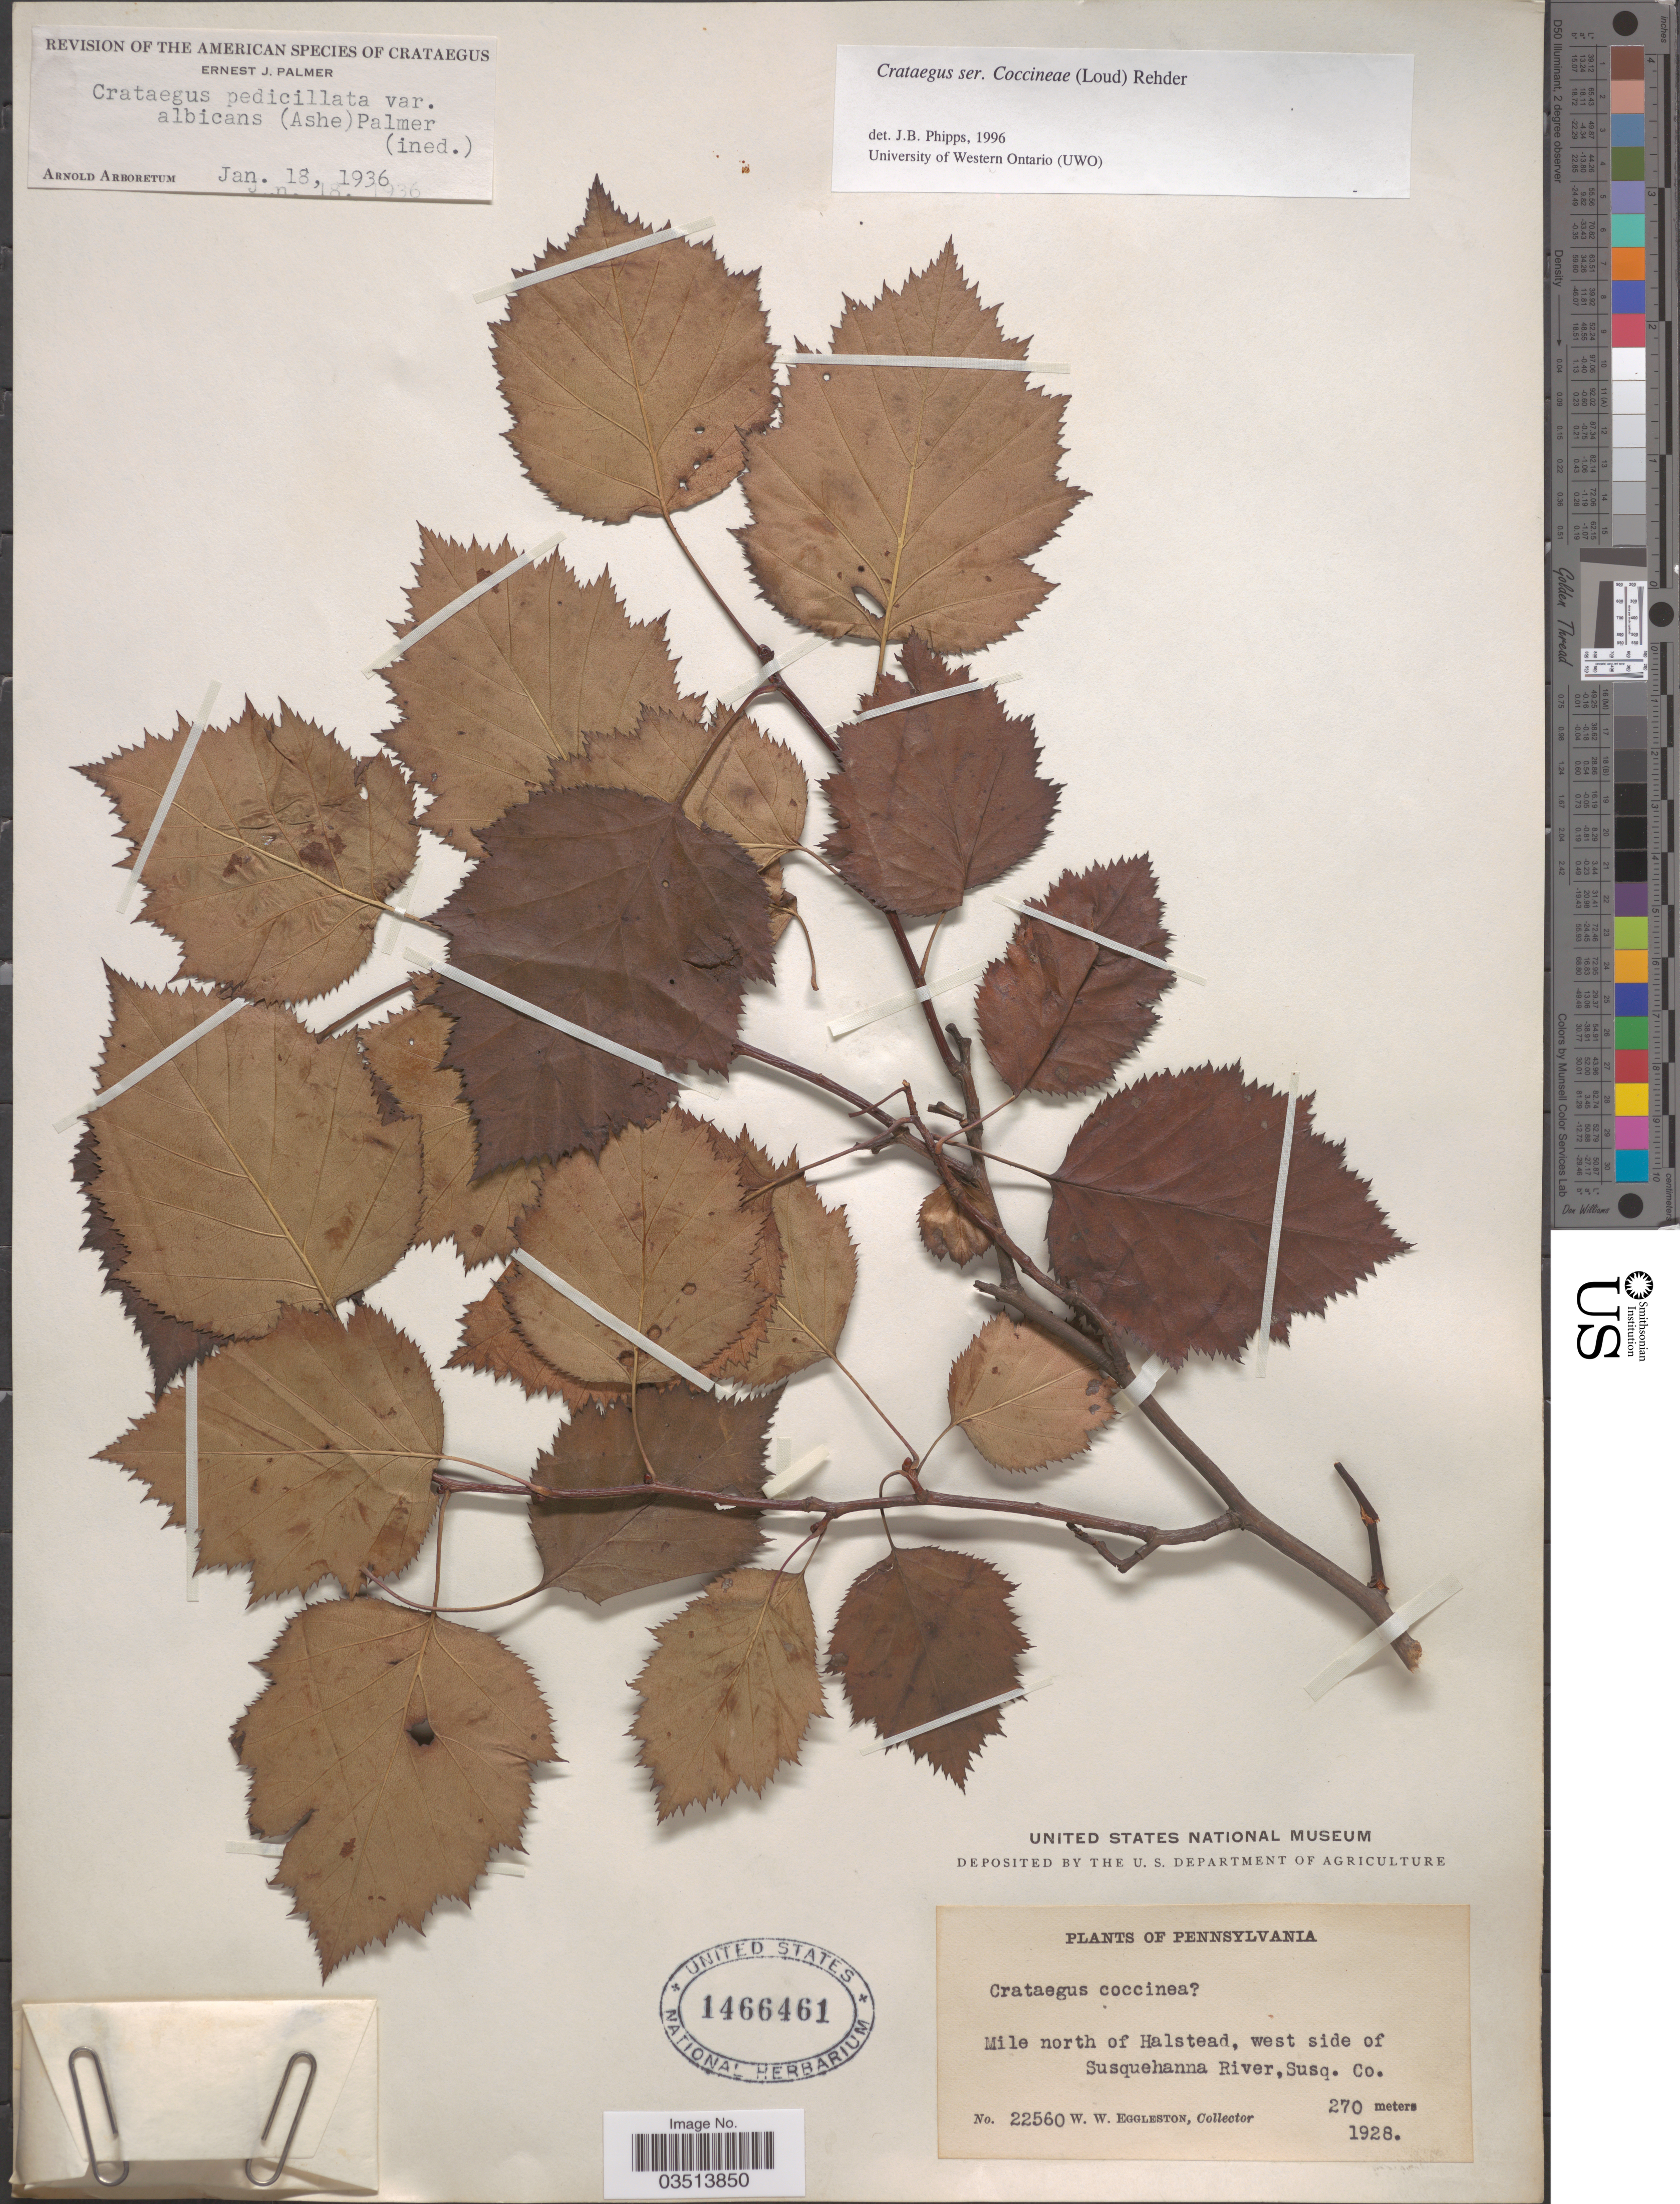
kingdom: Plantae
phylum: Tracheophyta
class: Magnoliopsida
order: Rosales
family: Rosaceae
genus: Crataegus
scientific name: Crataegus coccinea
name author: Ashe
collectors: W. W. Eggleston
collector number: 22560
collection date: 1928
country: United States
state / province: Pennsylvania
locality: Mile north of Halstead, west side of Susquehanna River,Susq. Co.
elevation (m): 270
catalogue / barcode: US 1466461